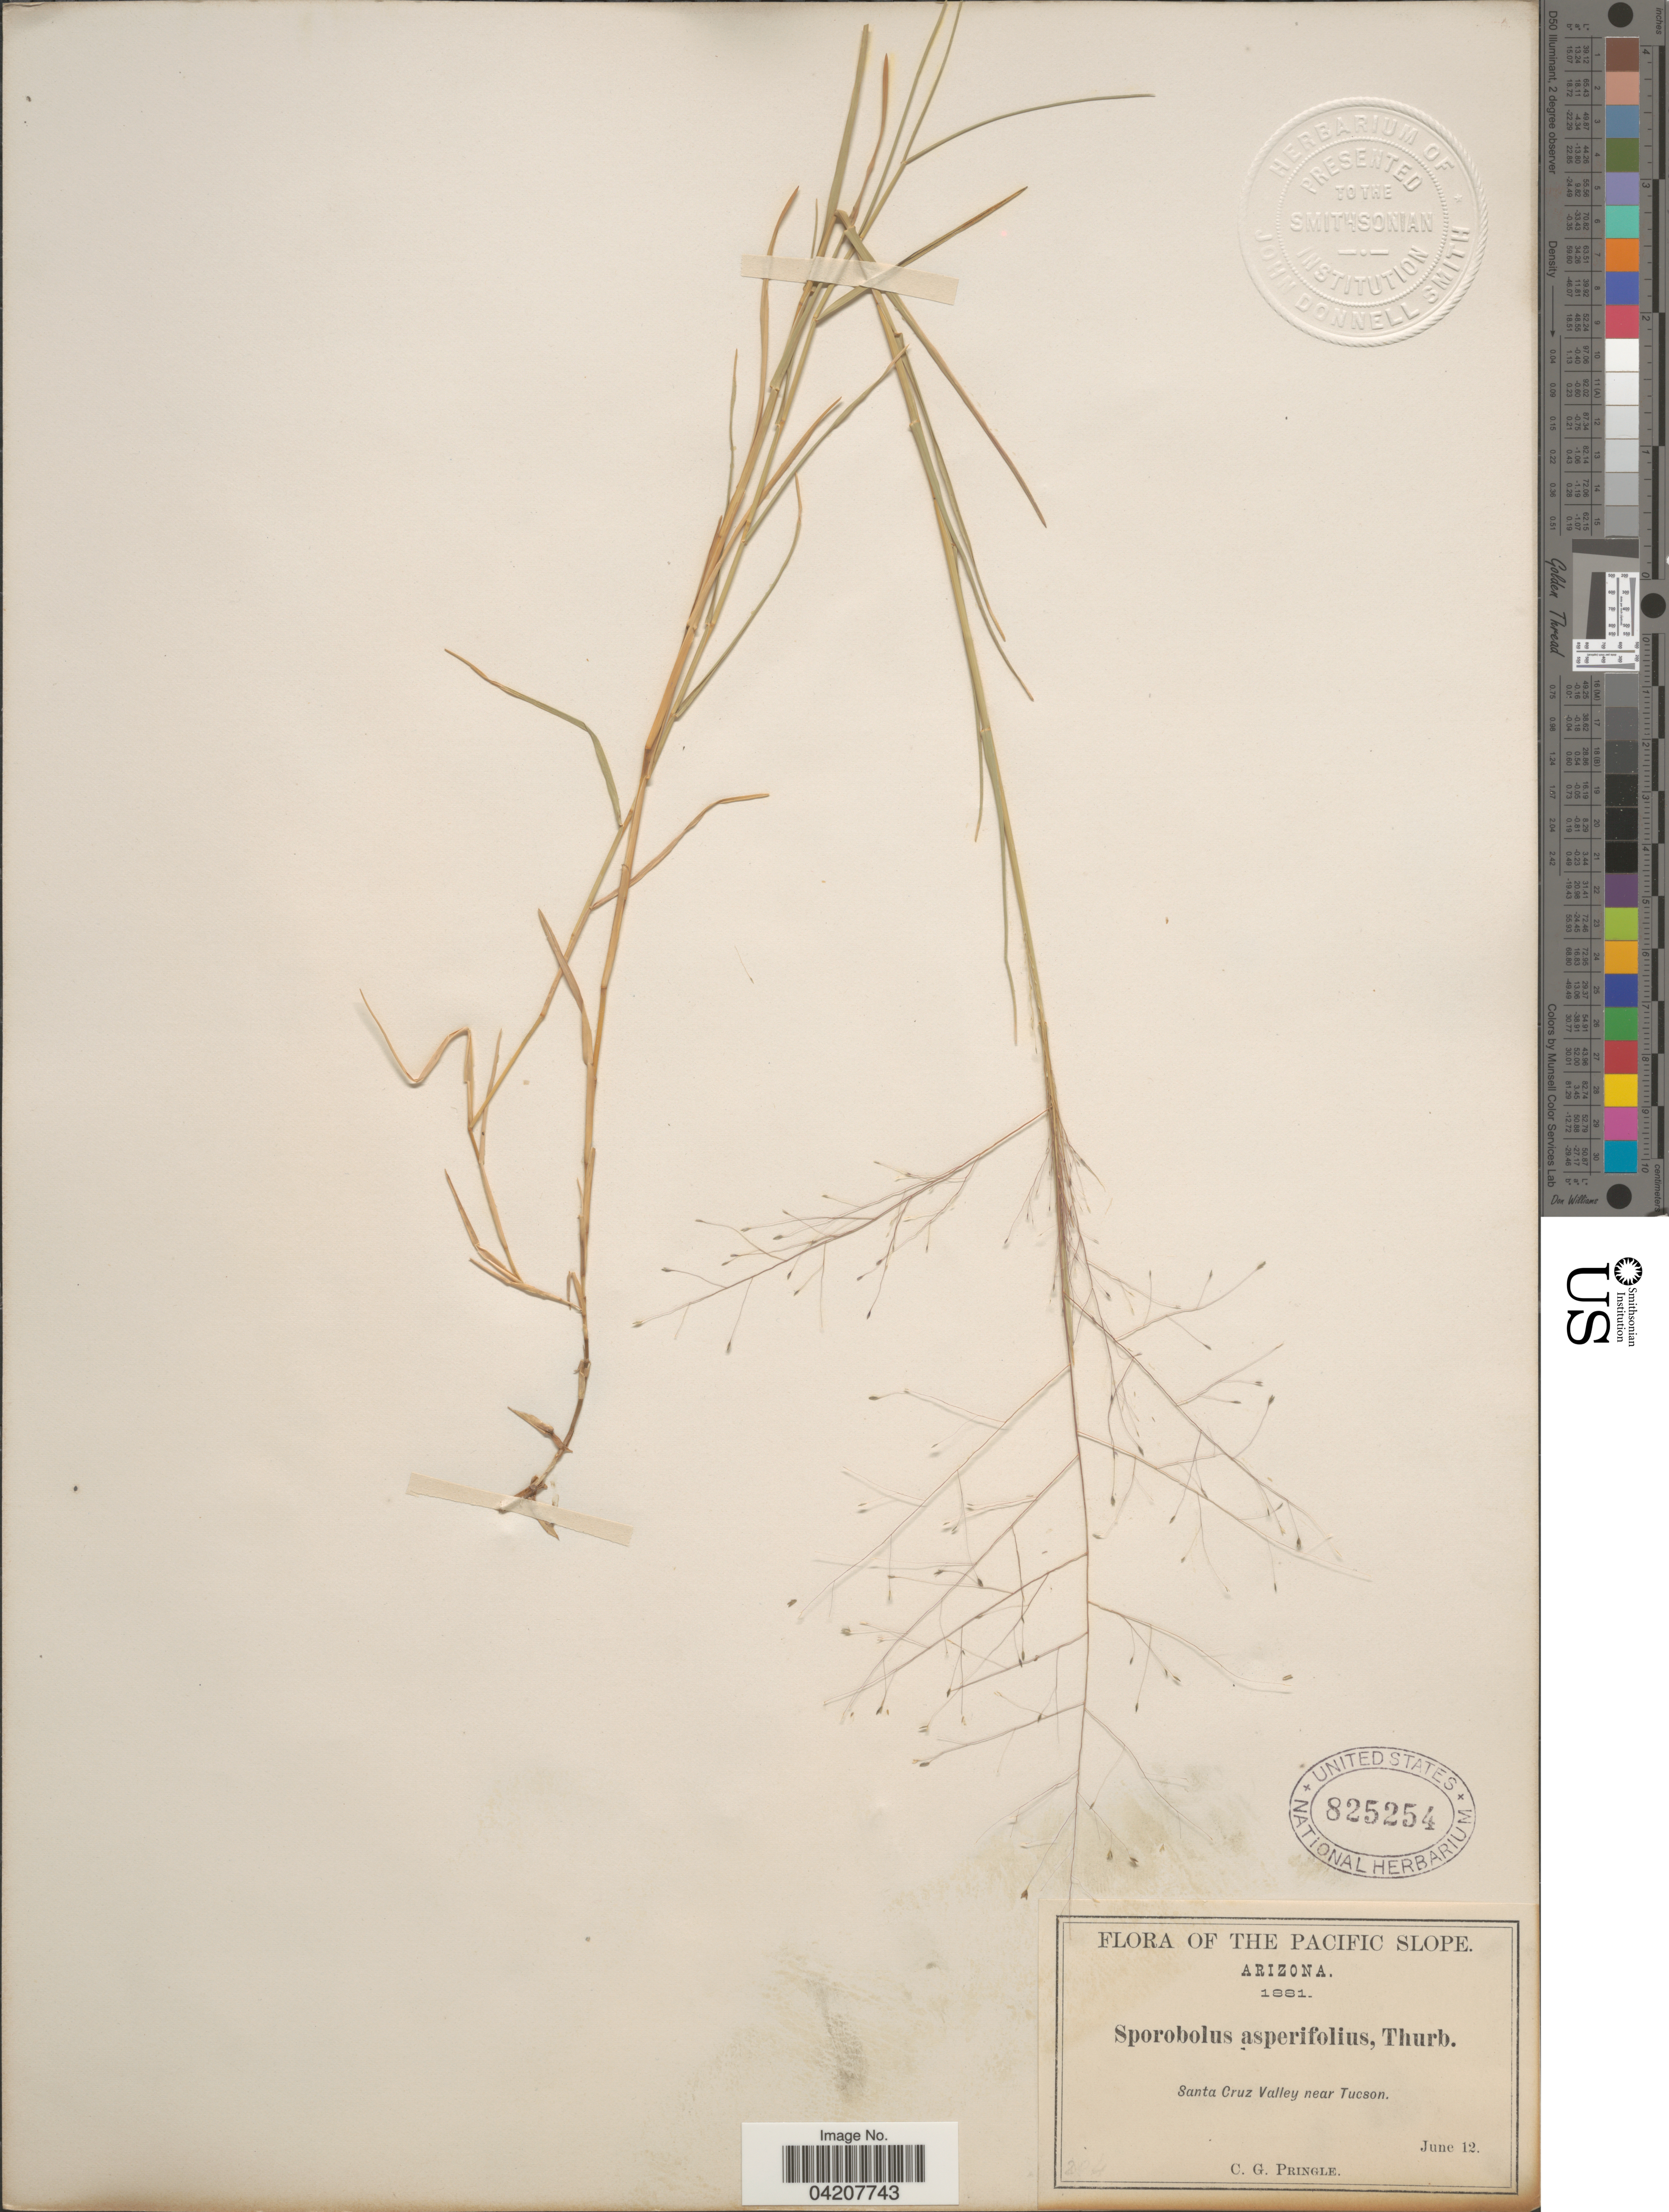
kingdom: Plantae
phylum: Tracheophyta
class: Liliopsida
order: Poales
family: Poaceae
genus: Muhlenbergia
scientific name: Muhlenbergia asperifolia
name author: (Nees & Meyen ex Trin.) Parodi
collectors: C. G. Pringle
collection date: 1881-06-12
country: United States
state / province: Arizona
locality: The Pacific Slope. Santa Cruz Valley near Tucson.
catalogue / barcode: US 825254